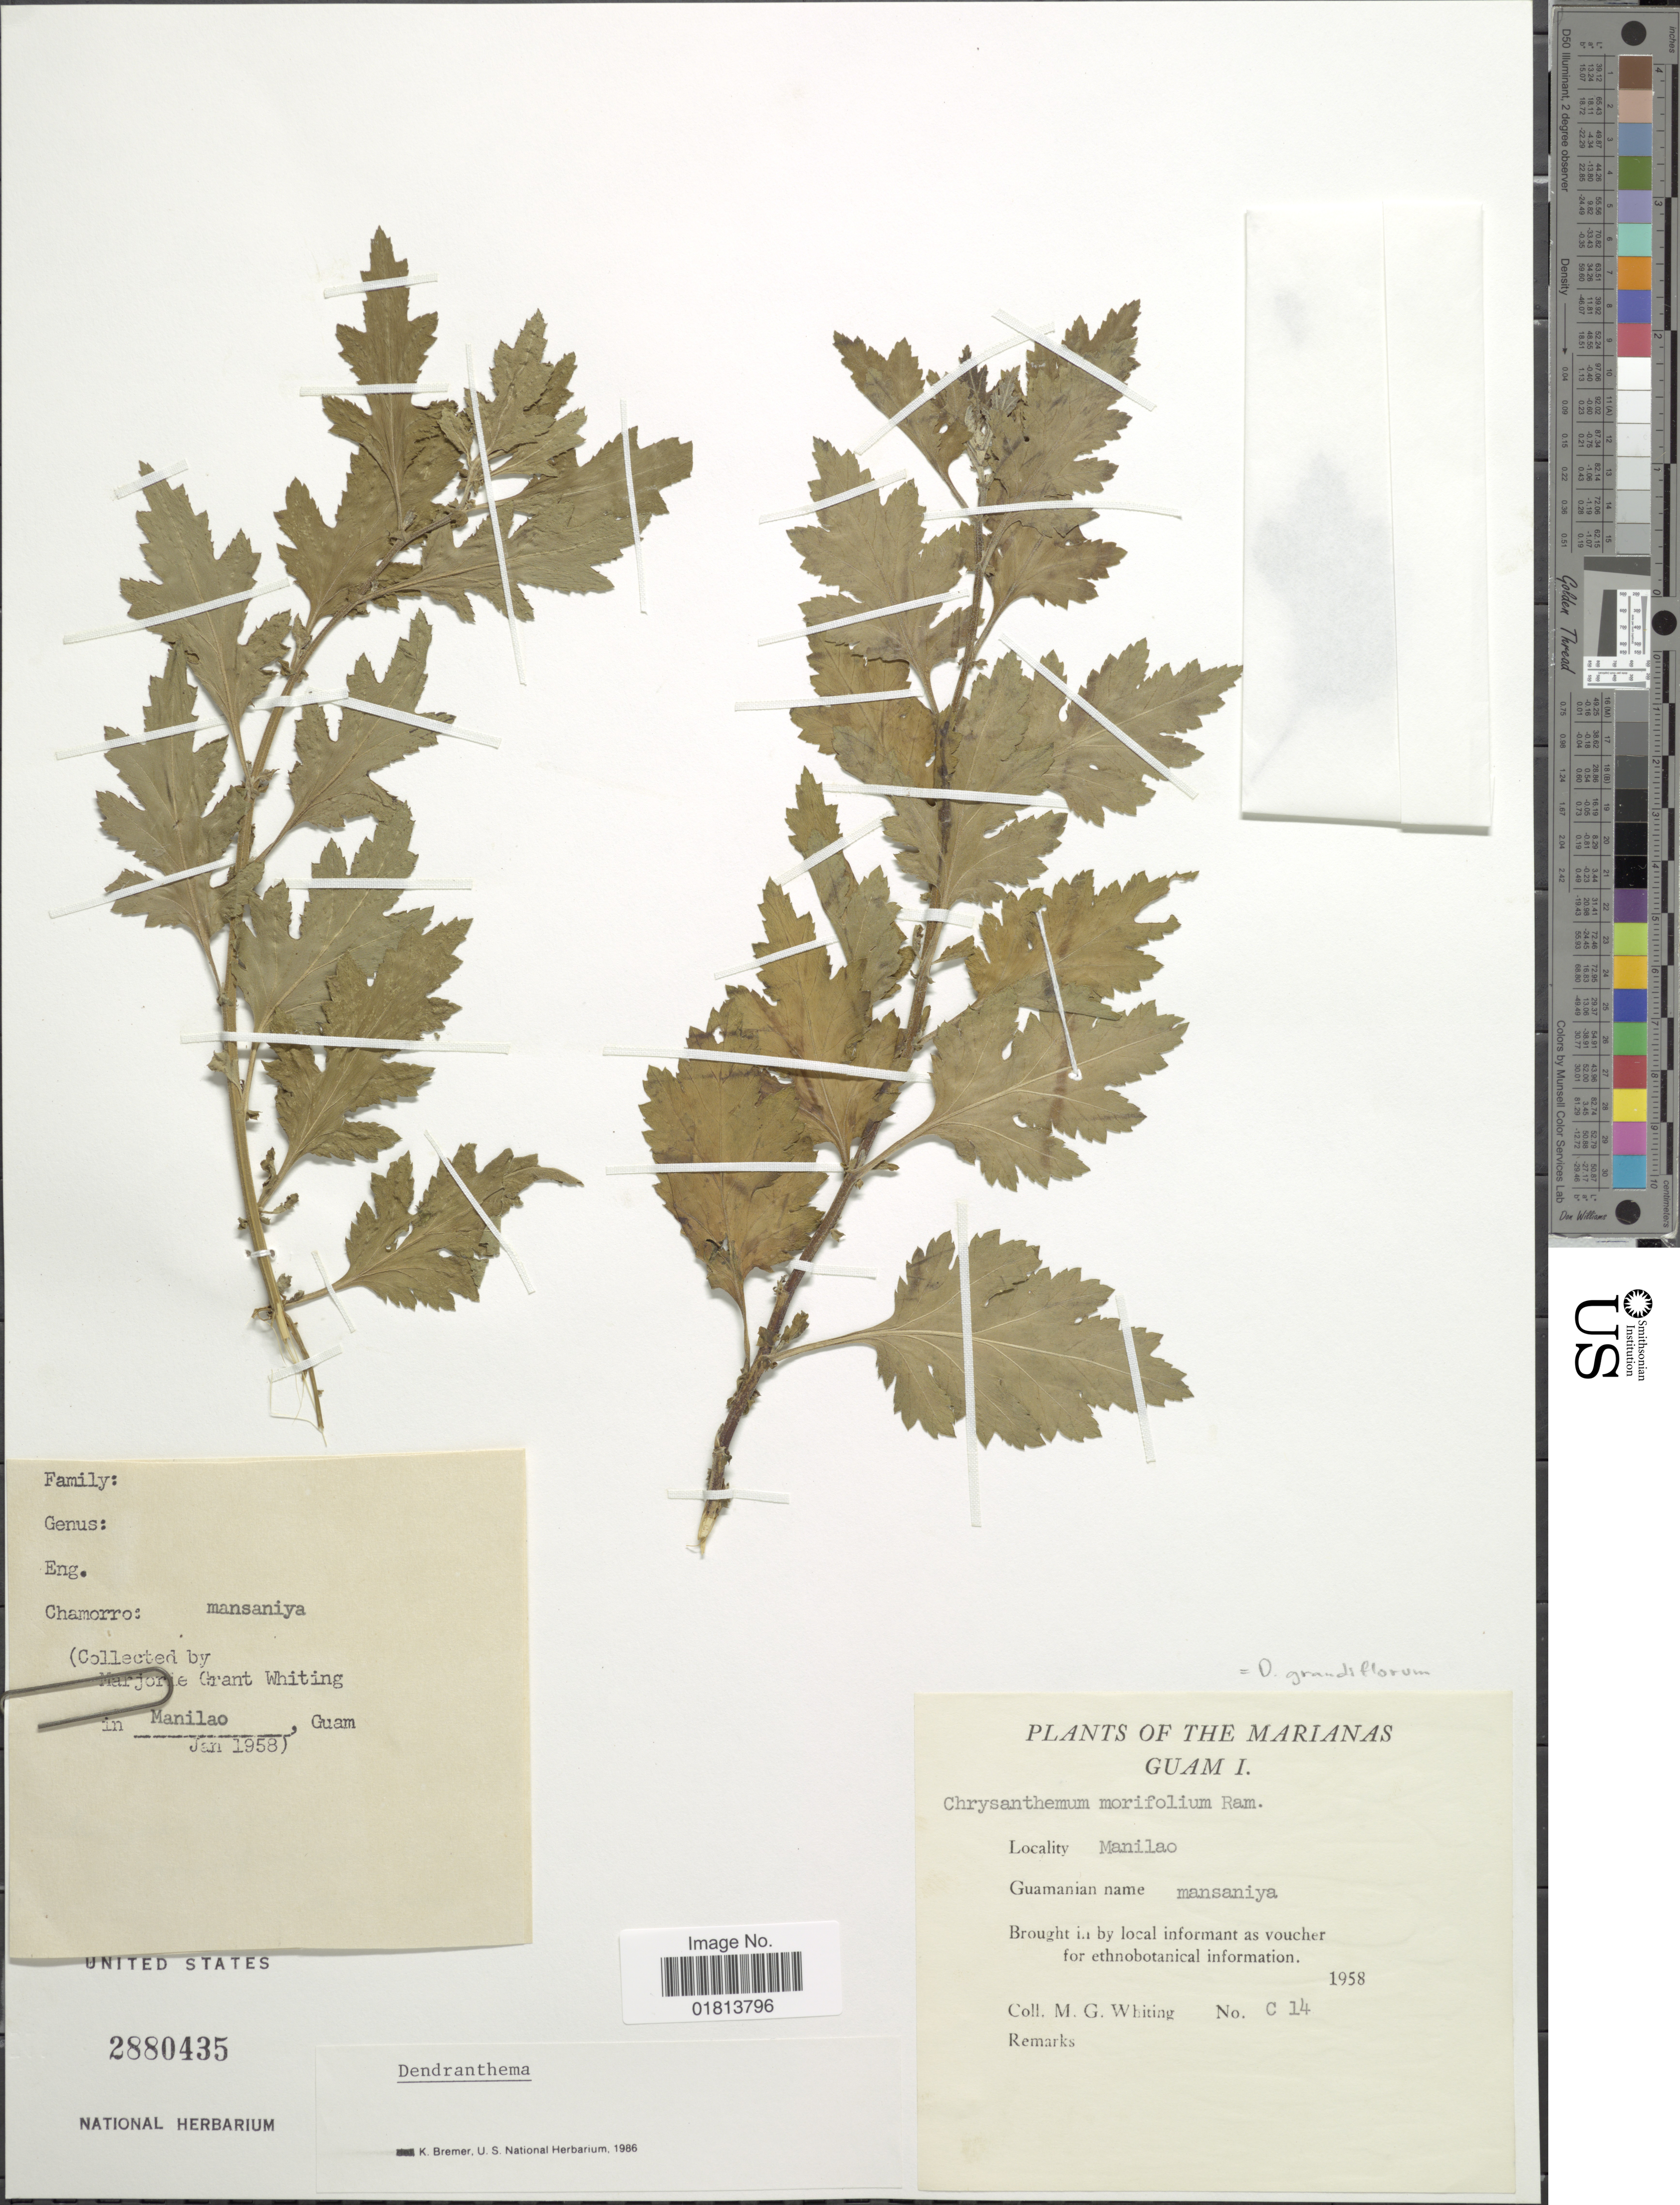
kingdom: Plantae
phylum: Tracheophyta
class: Magnoliopsida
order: Asterales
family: Asteraceae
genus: Dendranthema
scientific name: Dendranthema grandiflorum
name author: (Ramat.) Kitam.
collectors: M. Whiting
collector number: C 14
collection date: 1958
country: Guam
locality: The Marianas, Guam I., Manilao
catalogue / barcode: US 2880435